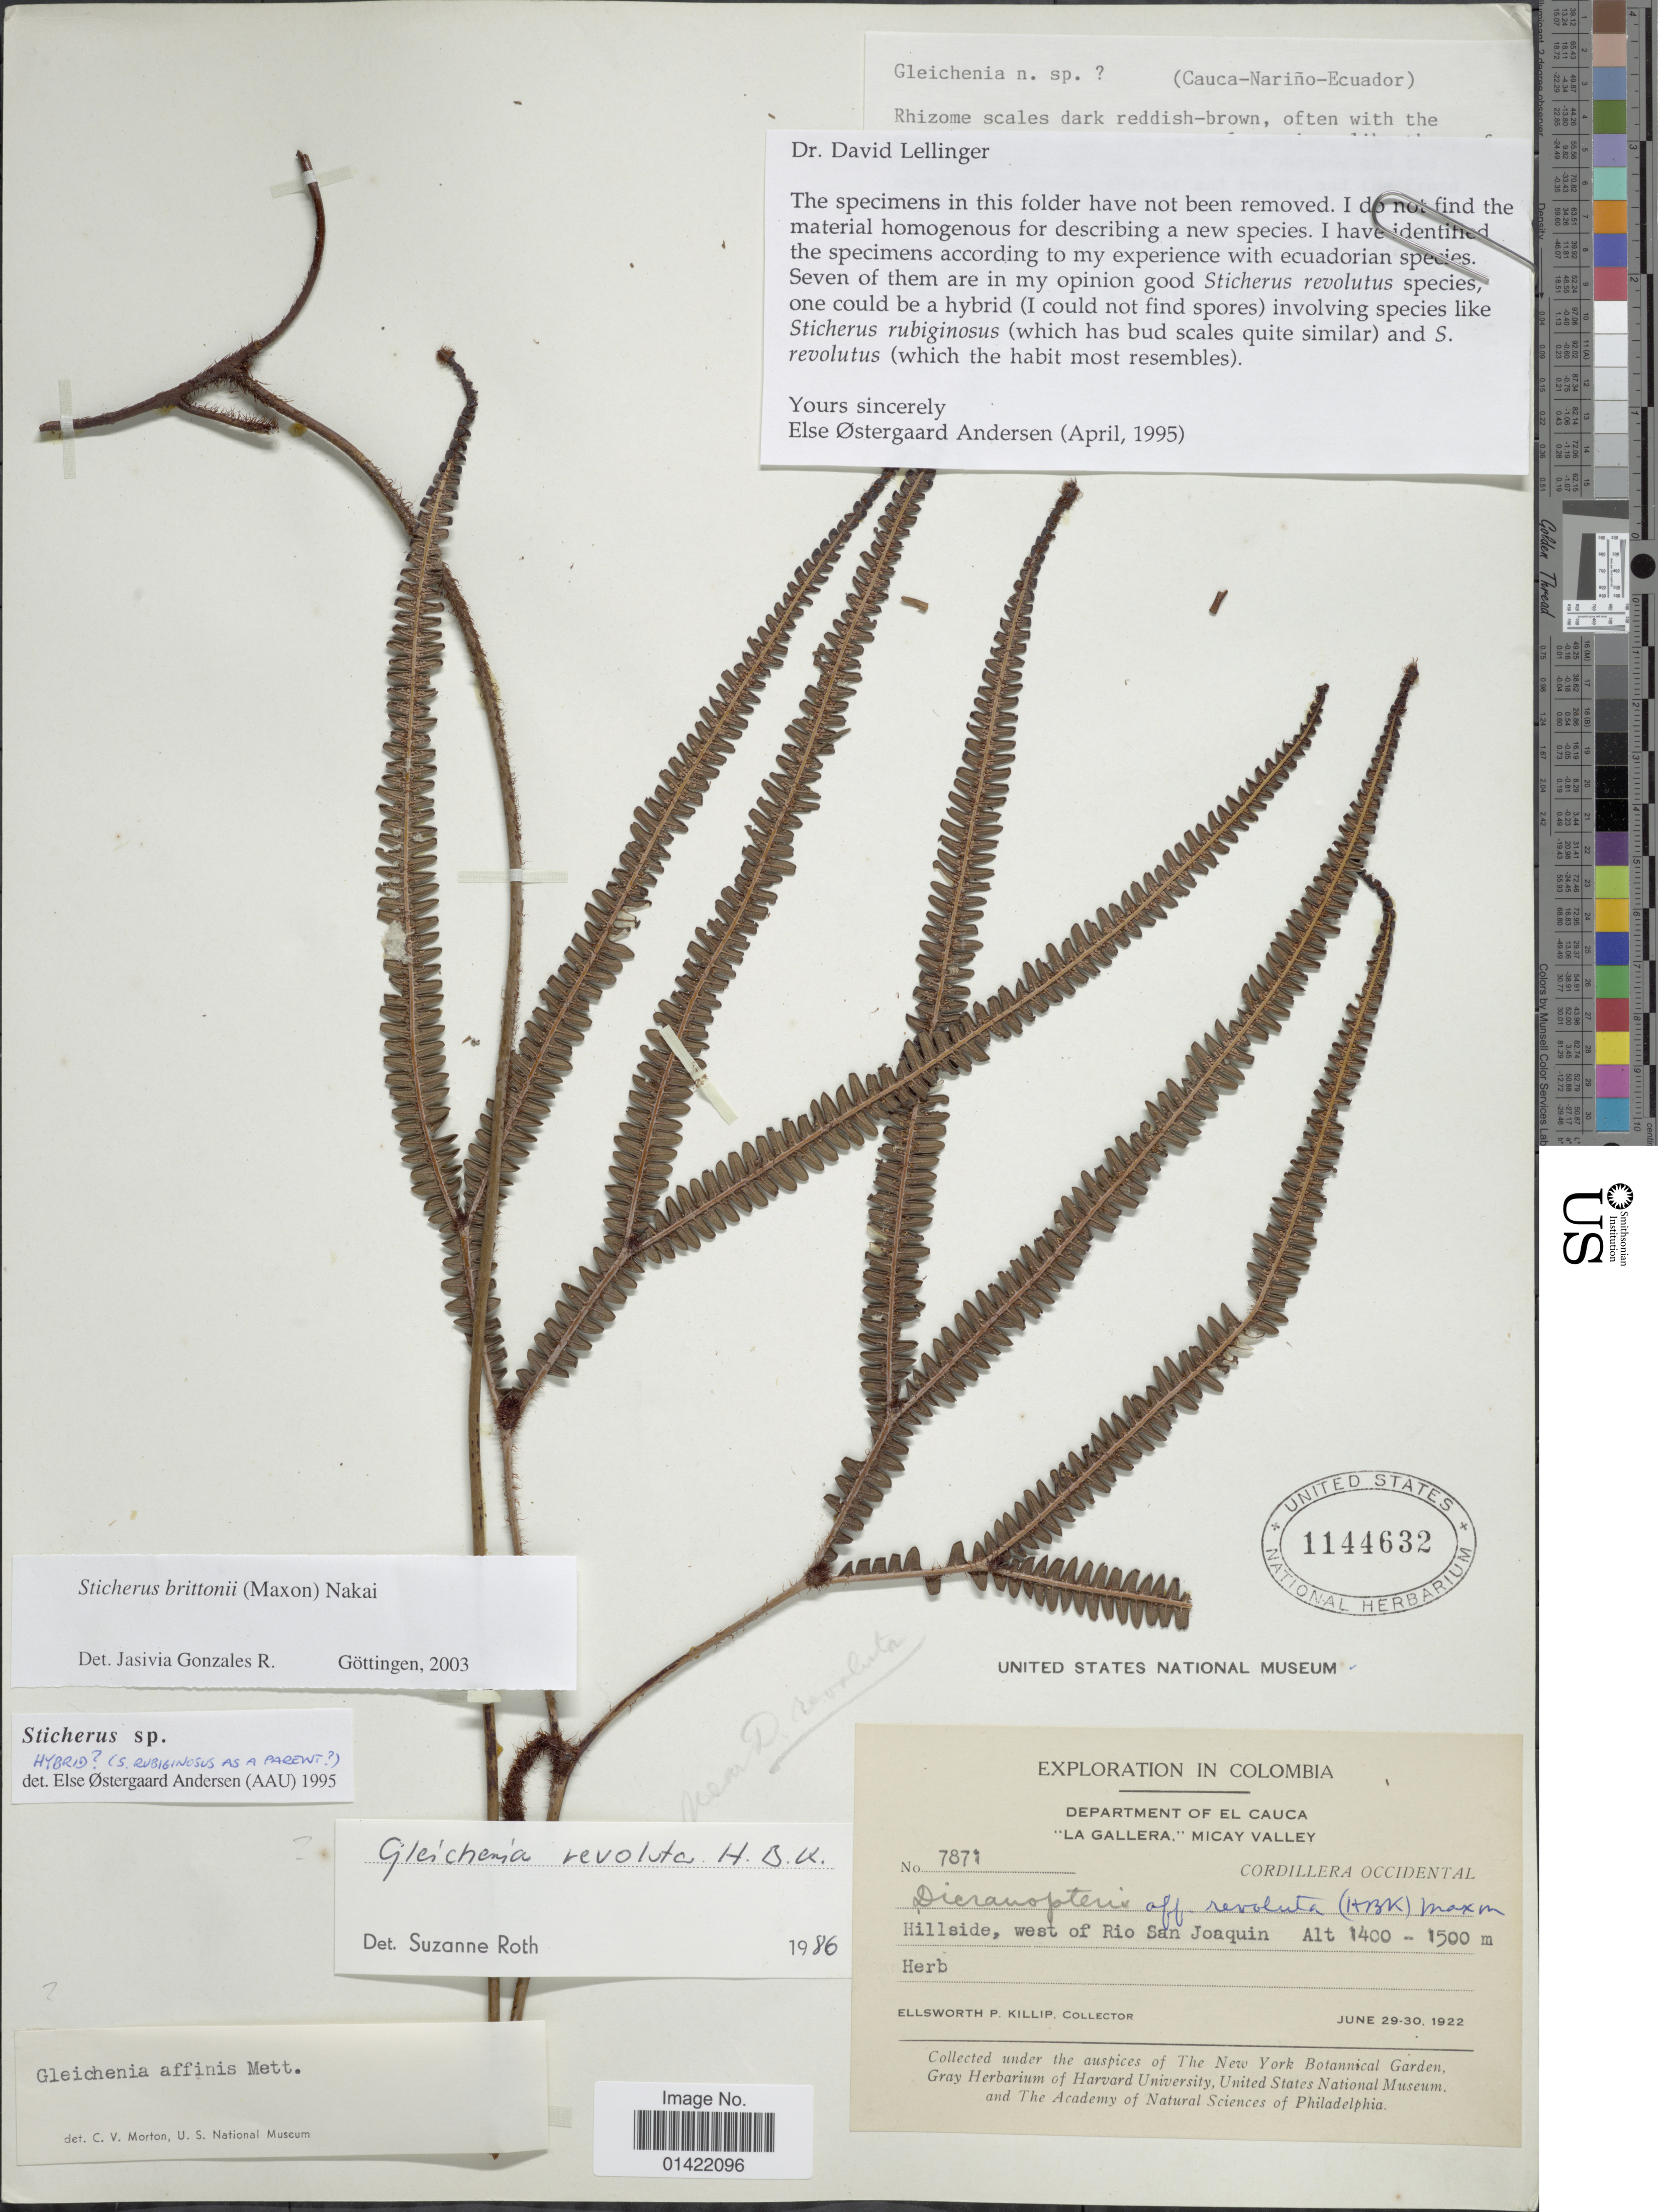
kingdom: Plantae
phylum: Tracheophyta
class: Polypodiopsida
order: Gleicheniales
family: Gleicheniaceae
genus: Sticherus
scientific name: Sticherus rubiginosus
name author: (Mett.) Nakai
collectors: E. P. Killip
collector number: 7871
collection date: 1922-06-29/1922-06-30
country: Colombia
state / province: Cauca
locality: Department of El Cauca. 'La Gallera,' Micay Valley. Hillside, west of Rio San Joaquin.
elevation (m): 1400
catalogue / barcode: US 1144632